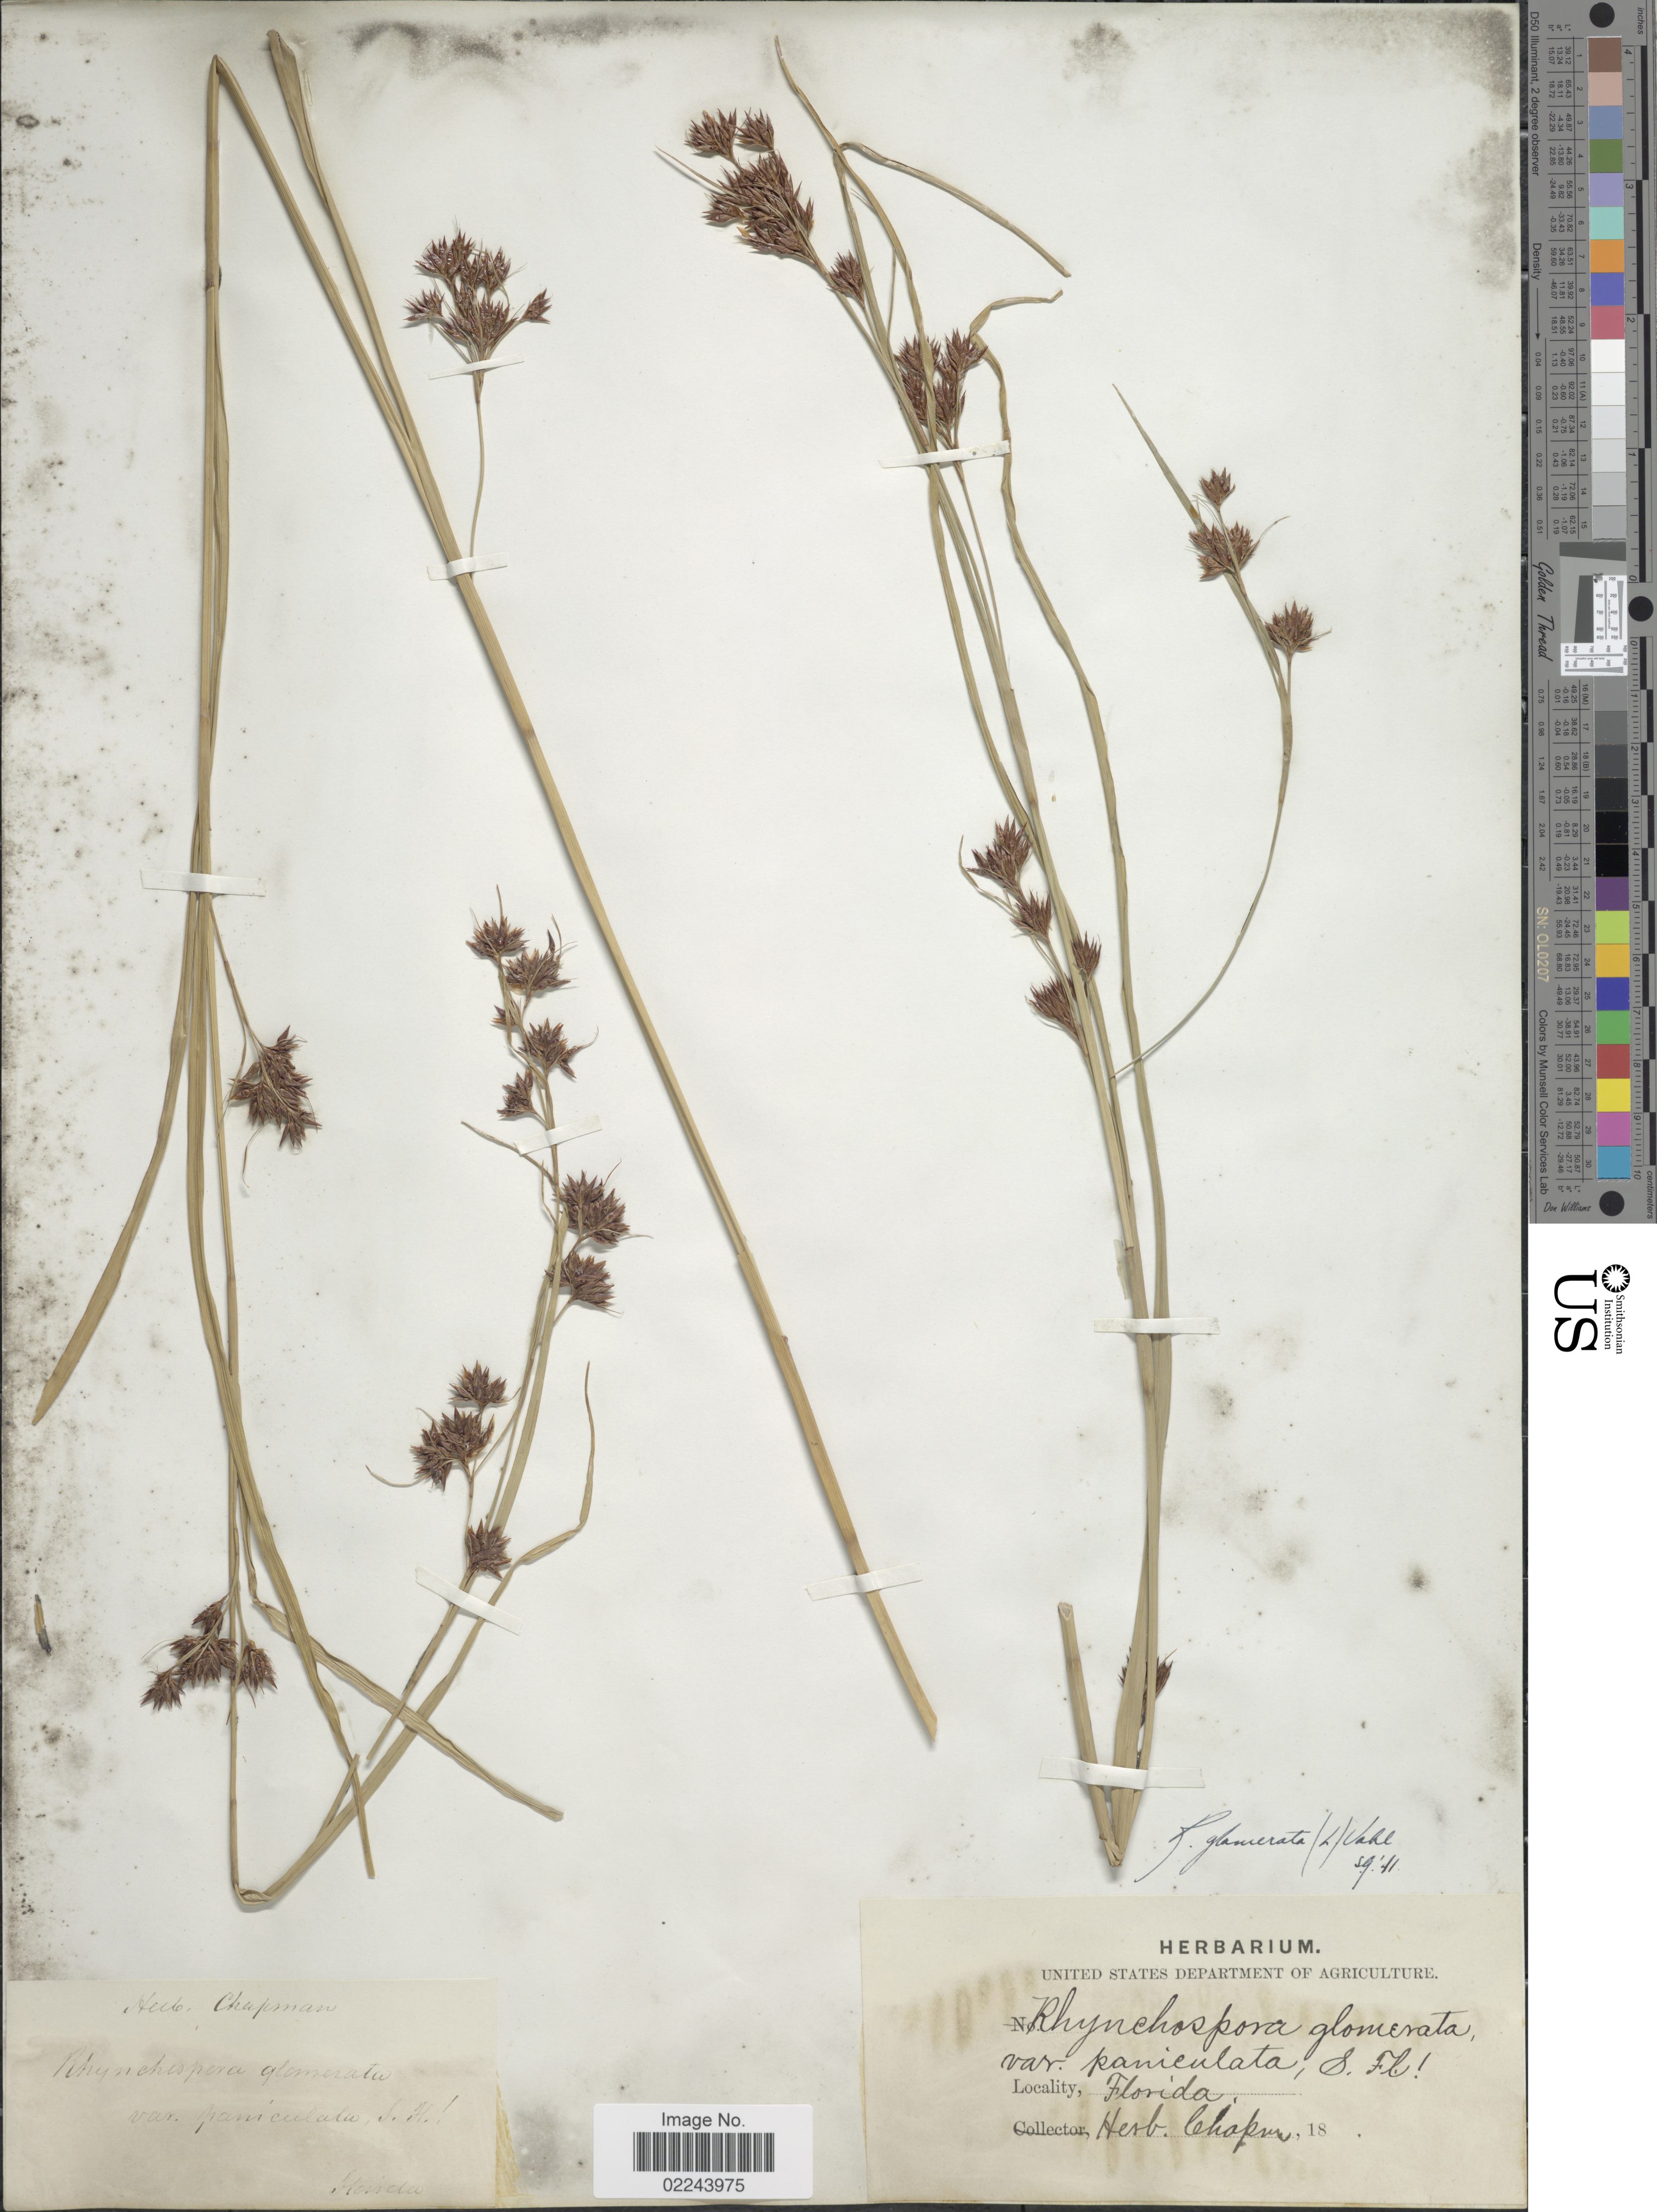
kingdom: Plantae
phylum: Tracheophyta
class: Liliopsida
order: Poales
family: Cyperaceae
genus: Rhynchospora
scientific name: Rhynchospora glomerata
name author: (L.) Vahl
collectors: ex herb. Chapman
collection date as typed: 18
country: United States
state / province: Florida